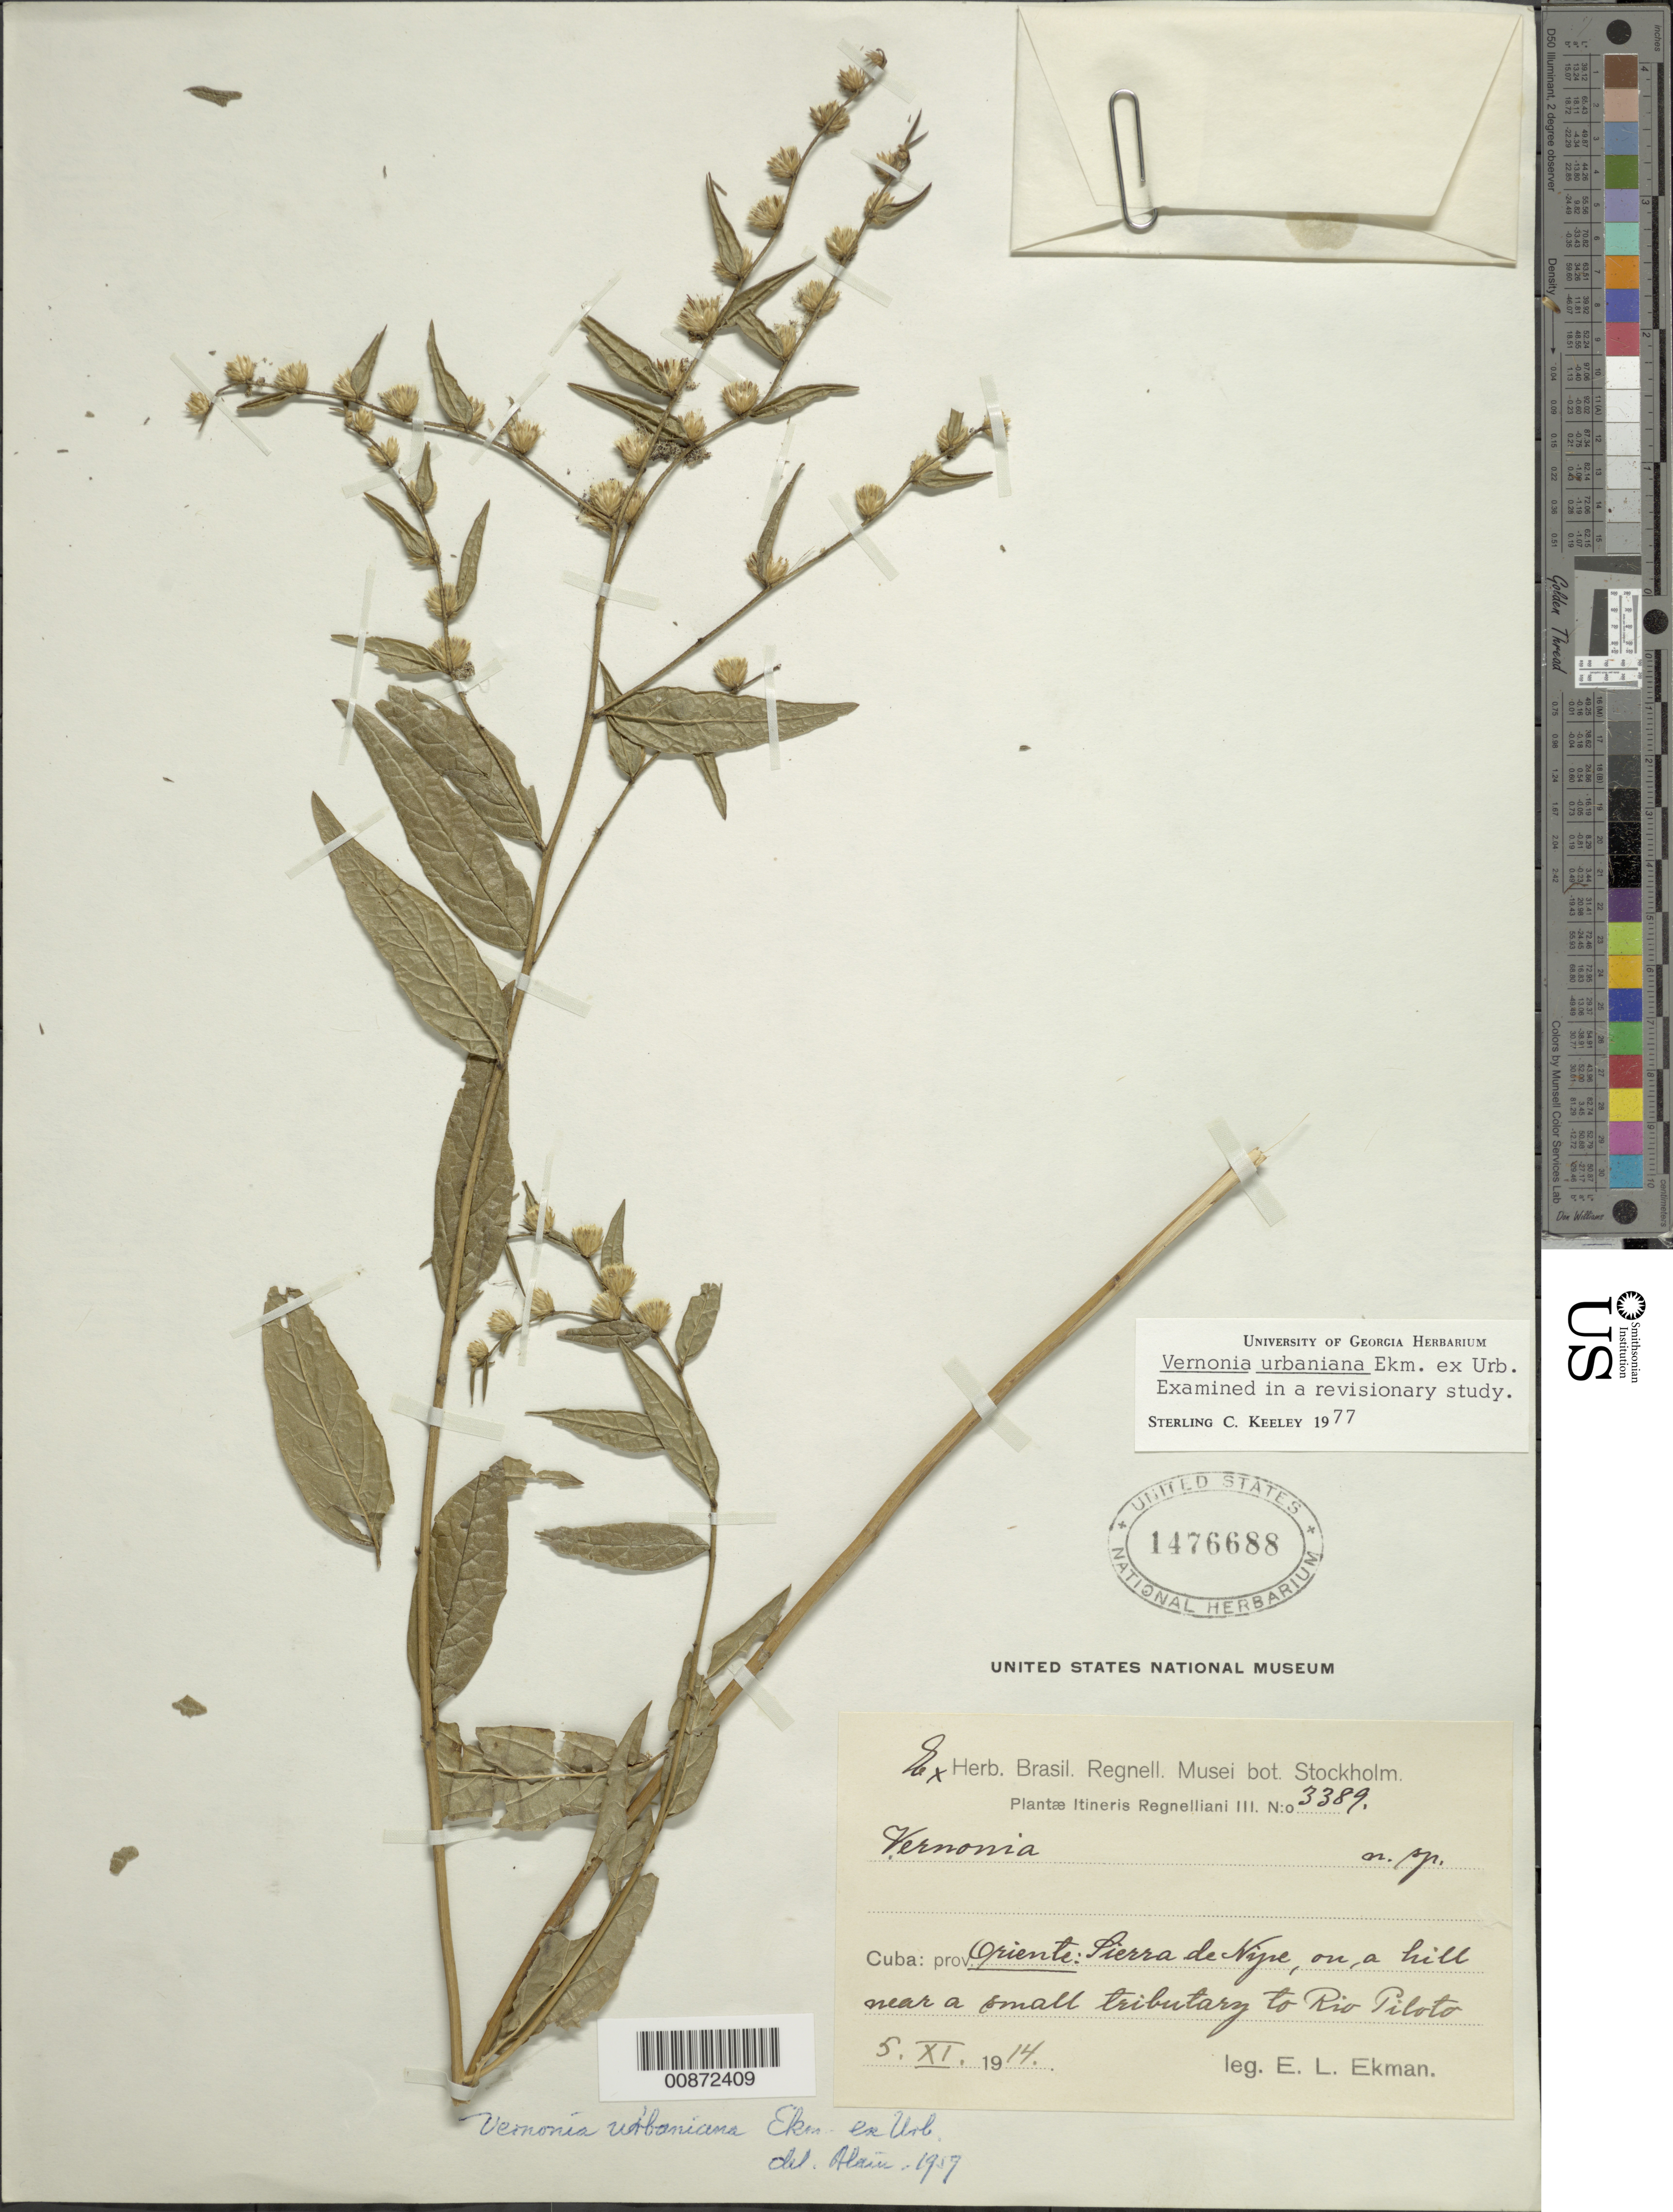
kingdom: Plantae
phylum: Tracheophyta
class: Magnoliopsida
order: Asterales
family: Asteraceae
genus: Lepidaploa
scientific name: Lepidaploa urbaniana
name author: (Ekman & Urb.) H. Rob.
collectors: E. L. Ekman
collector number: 3389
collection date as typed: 05 Nov 1914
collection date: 1914-11-05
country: Cuba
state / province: Oriente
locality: Sierra de Nipe, hill near a tributary to Río Piloto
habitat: On hill near a small tributary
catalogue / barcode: US 1476688